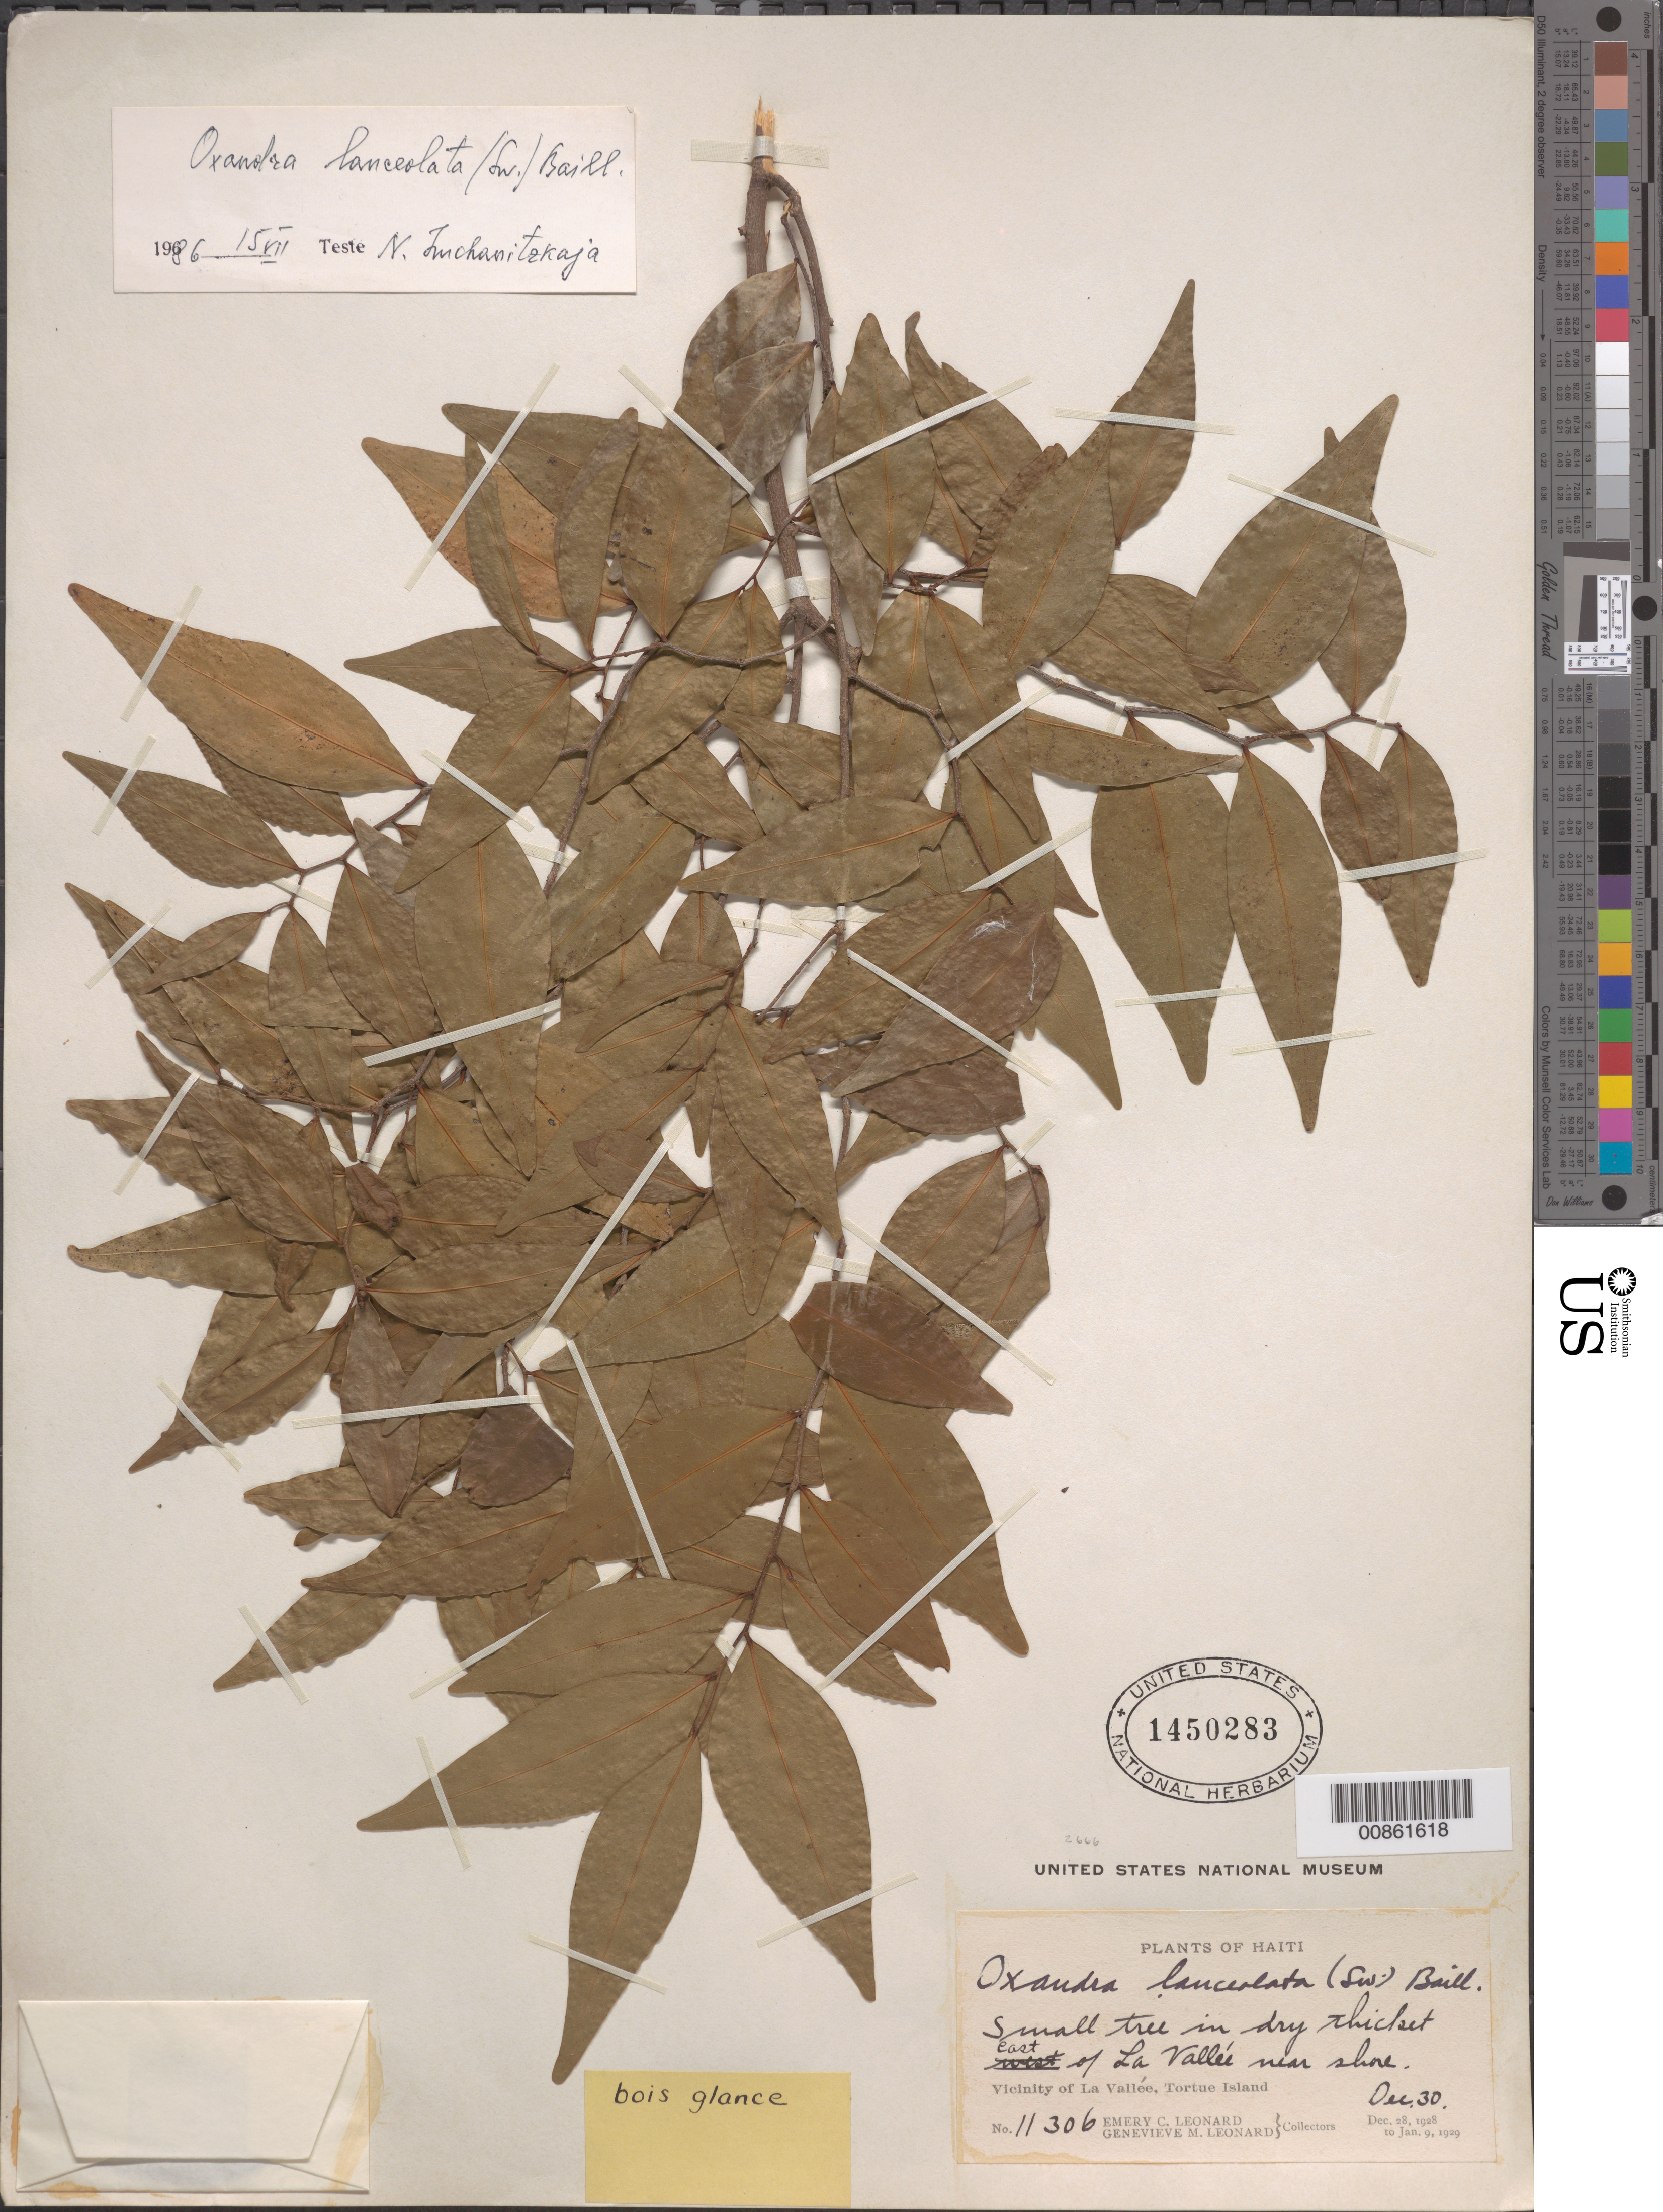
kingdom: Plantae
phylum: Tracheophyta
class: Magnoliopsida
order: Magnoliales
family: Annonaceae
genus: Oxandra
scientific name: Oxandra lanceolata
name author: (Sw.) Baill.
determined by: Imchanitzkaja, N.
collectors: E. C. Leonard & G. M. Leonard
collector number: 11306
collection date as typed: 30 Dec 1928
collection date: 1928-12-30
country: Haiti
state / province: Nord-Óuest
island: Île de la Tortue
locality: Vicinity of La Vallée, Tortue Island. East of La Vallée near shore.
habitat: In dry thicket.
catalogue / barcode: US 1450283